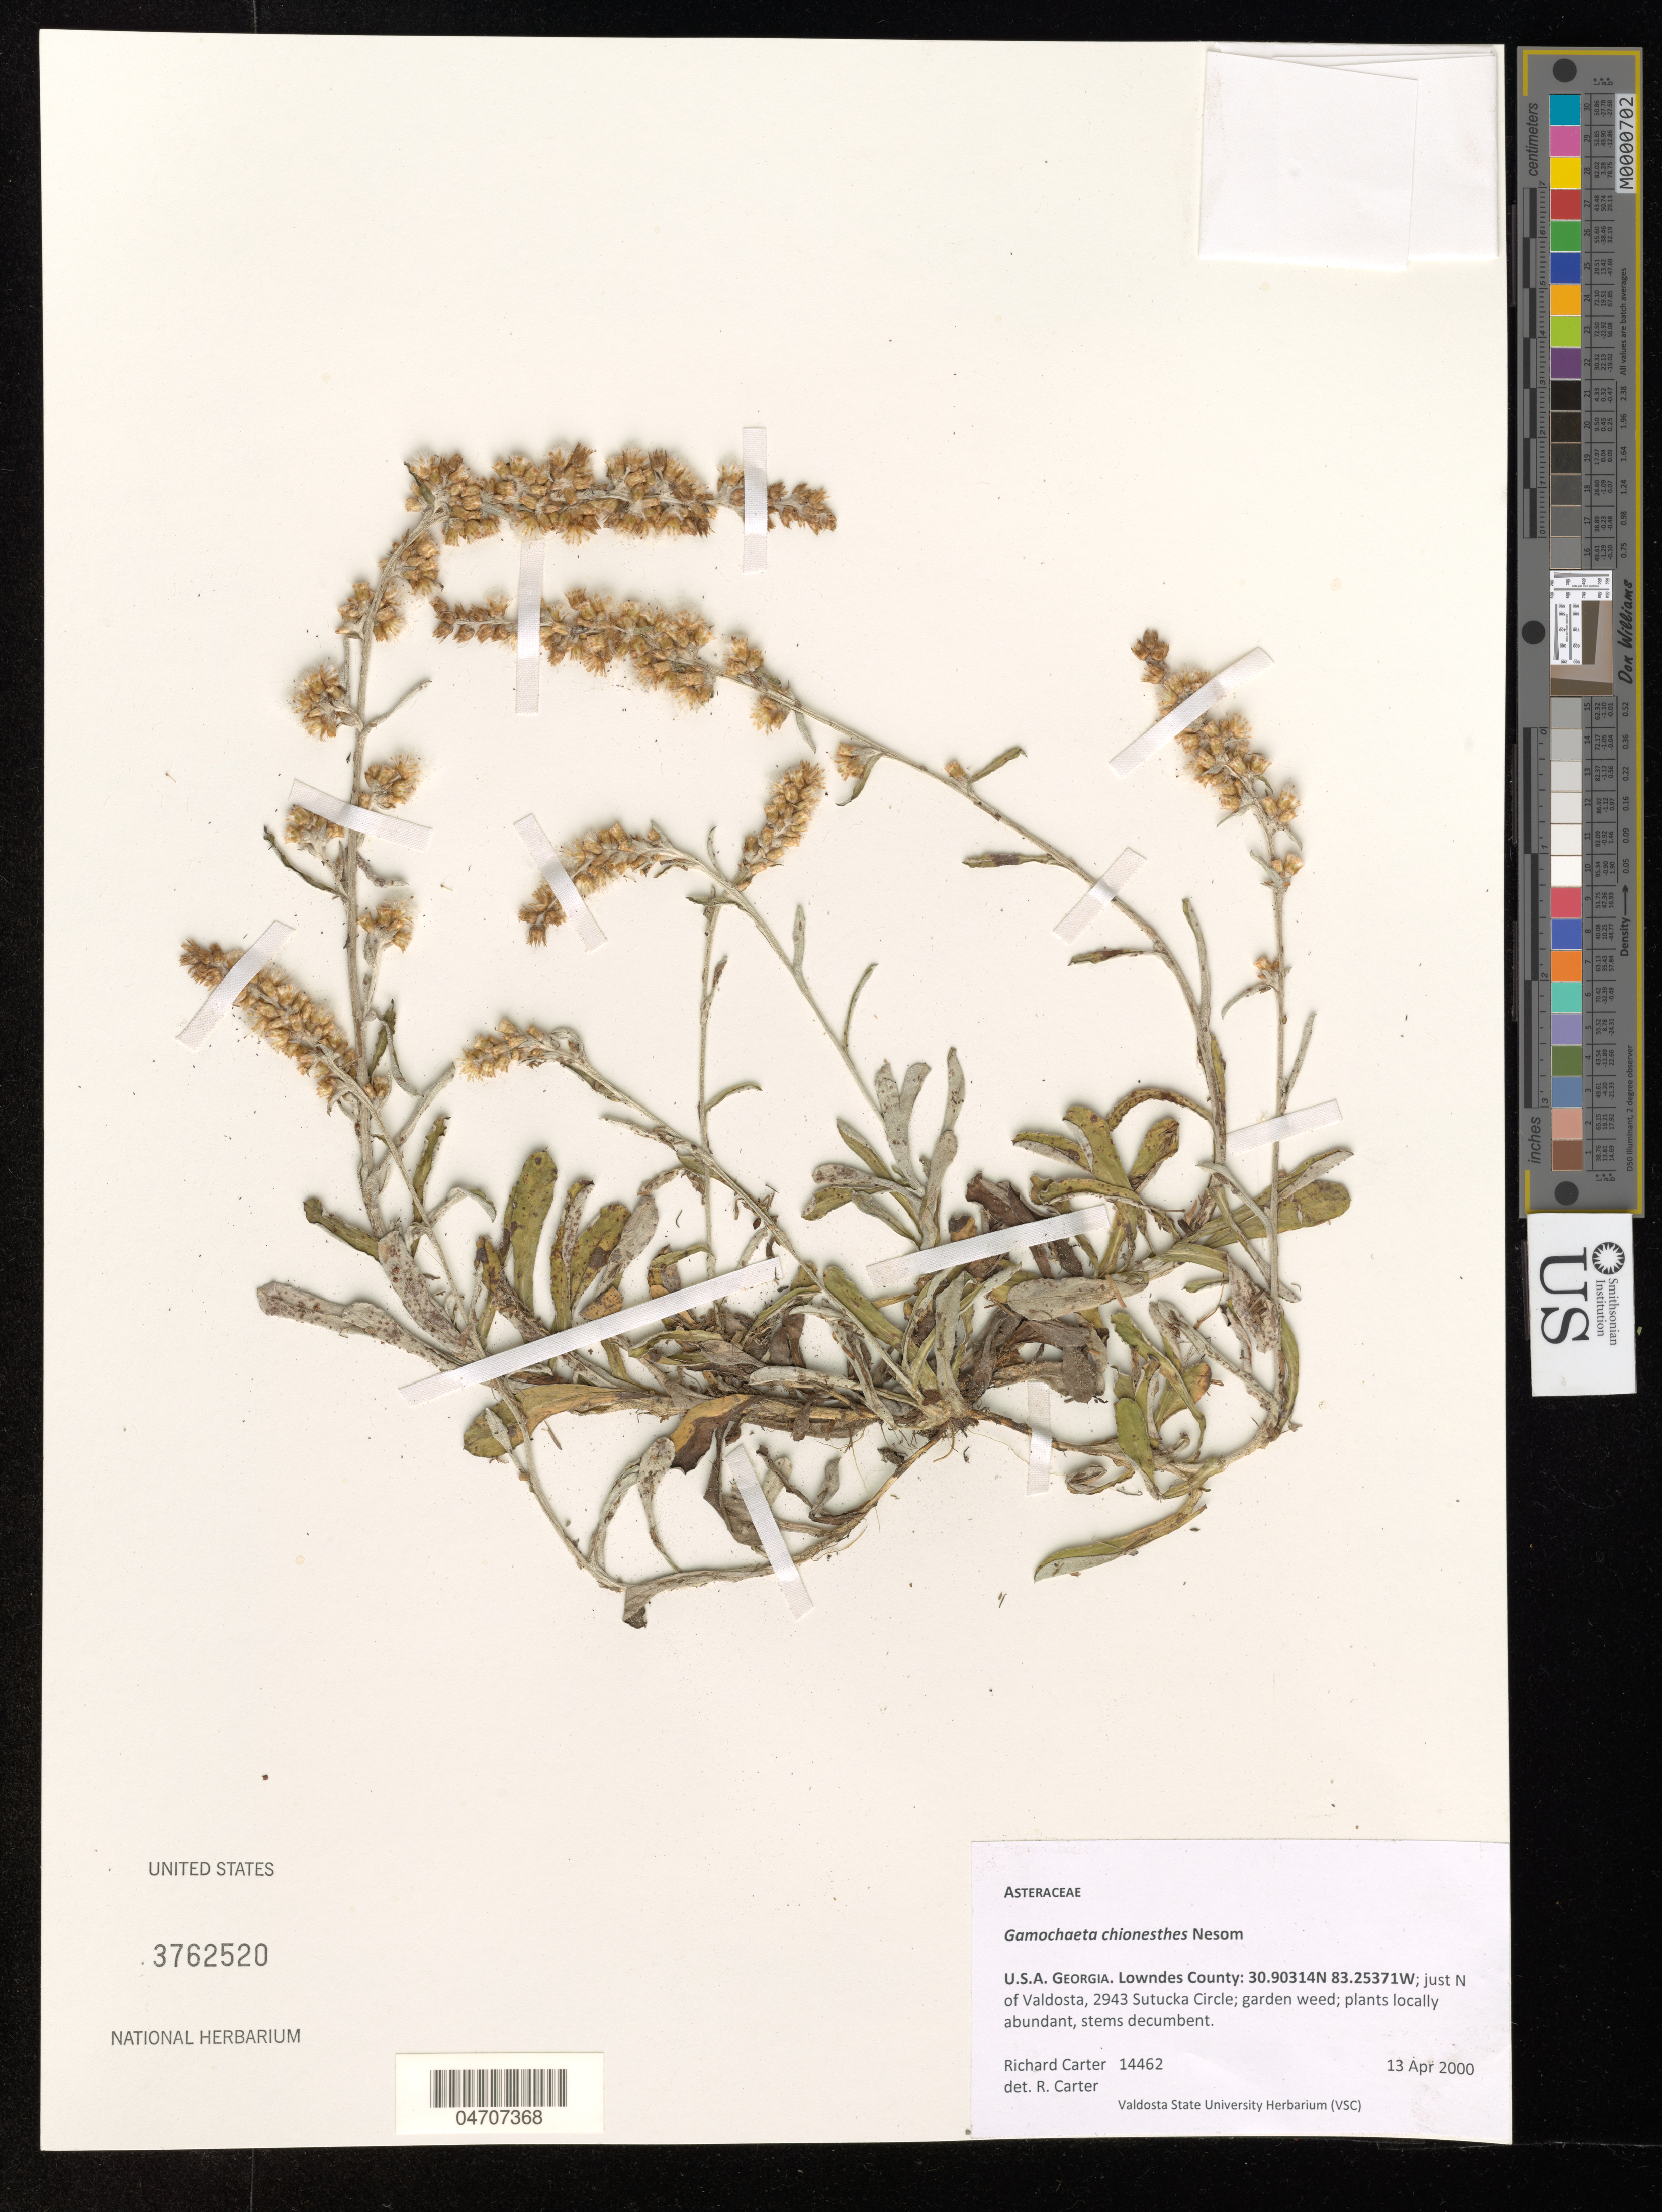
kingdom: Plantae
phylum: Tracheophyta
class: Magnoliopsida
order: Asterales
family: Asteraceae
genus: Gamochaeta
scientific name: Gamochaeta chionesthes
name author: G.L. Nesom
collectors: R. Carter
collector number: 14462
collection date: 2000-04-13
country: United States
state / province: Georgia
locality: Lowndes County: just N of Valdosta, 2943 Sutucka Circle.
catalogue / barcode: US 3762520